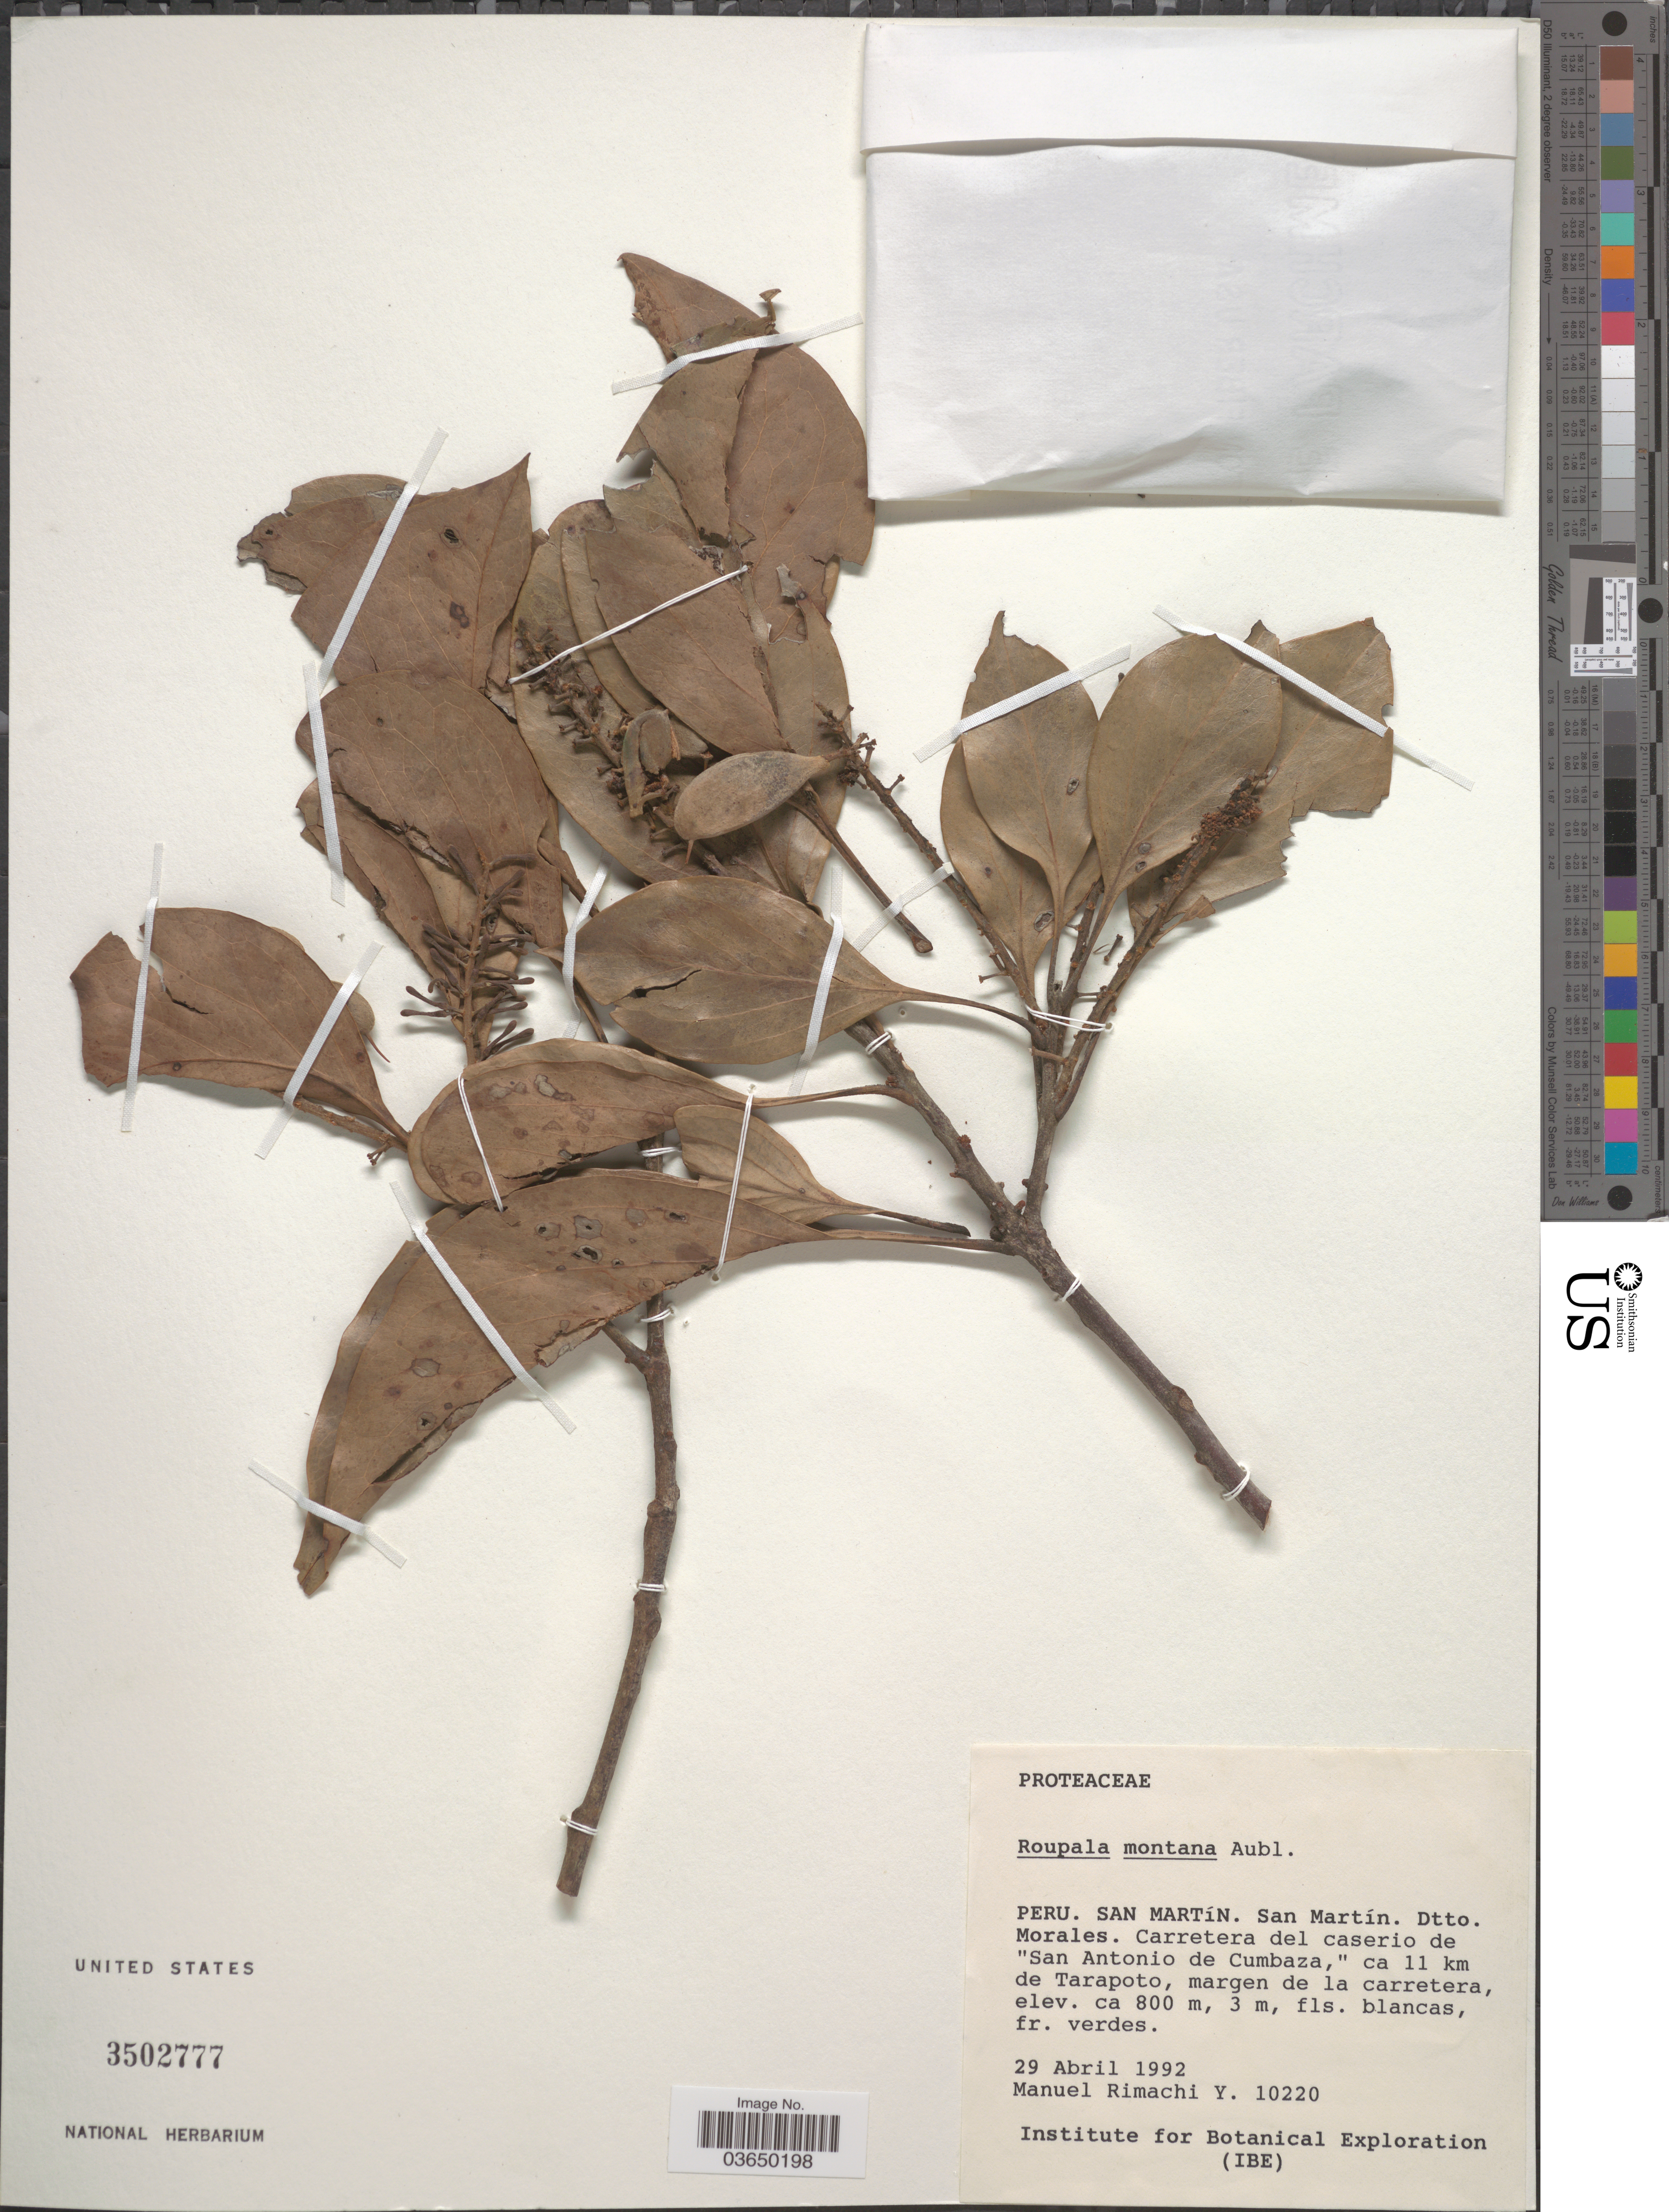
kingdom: Plantae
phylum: Tracheophyta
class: Magnoliopsida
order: Proteales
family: Proteaceae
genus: Roupala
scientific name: Roupala montana var. montana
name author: Aubl.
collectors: M. Rimachi Y.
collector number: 10220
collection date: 1922-04-29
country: Peru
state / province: San Martín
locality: San Martín. Dtto. Morales. Carretera del caserio de "San Antonio de Cumbaza," ca 11 km de Tarapoto, margen de la carretera.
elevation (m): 800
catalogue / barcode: US 3502777